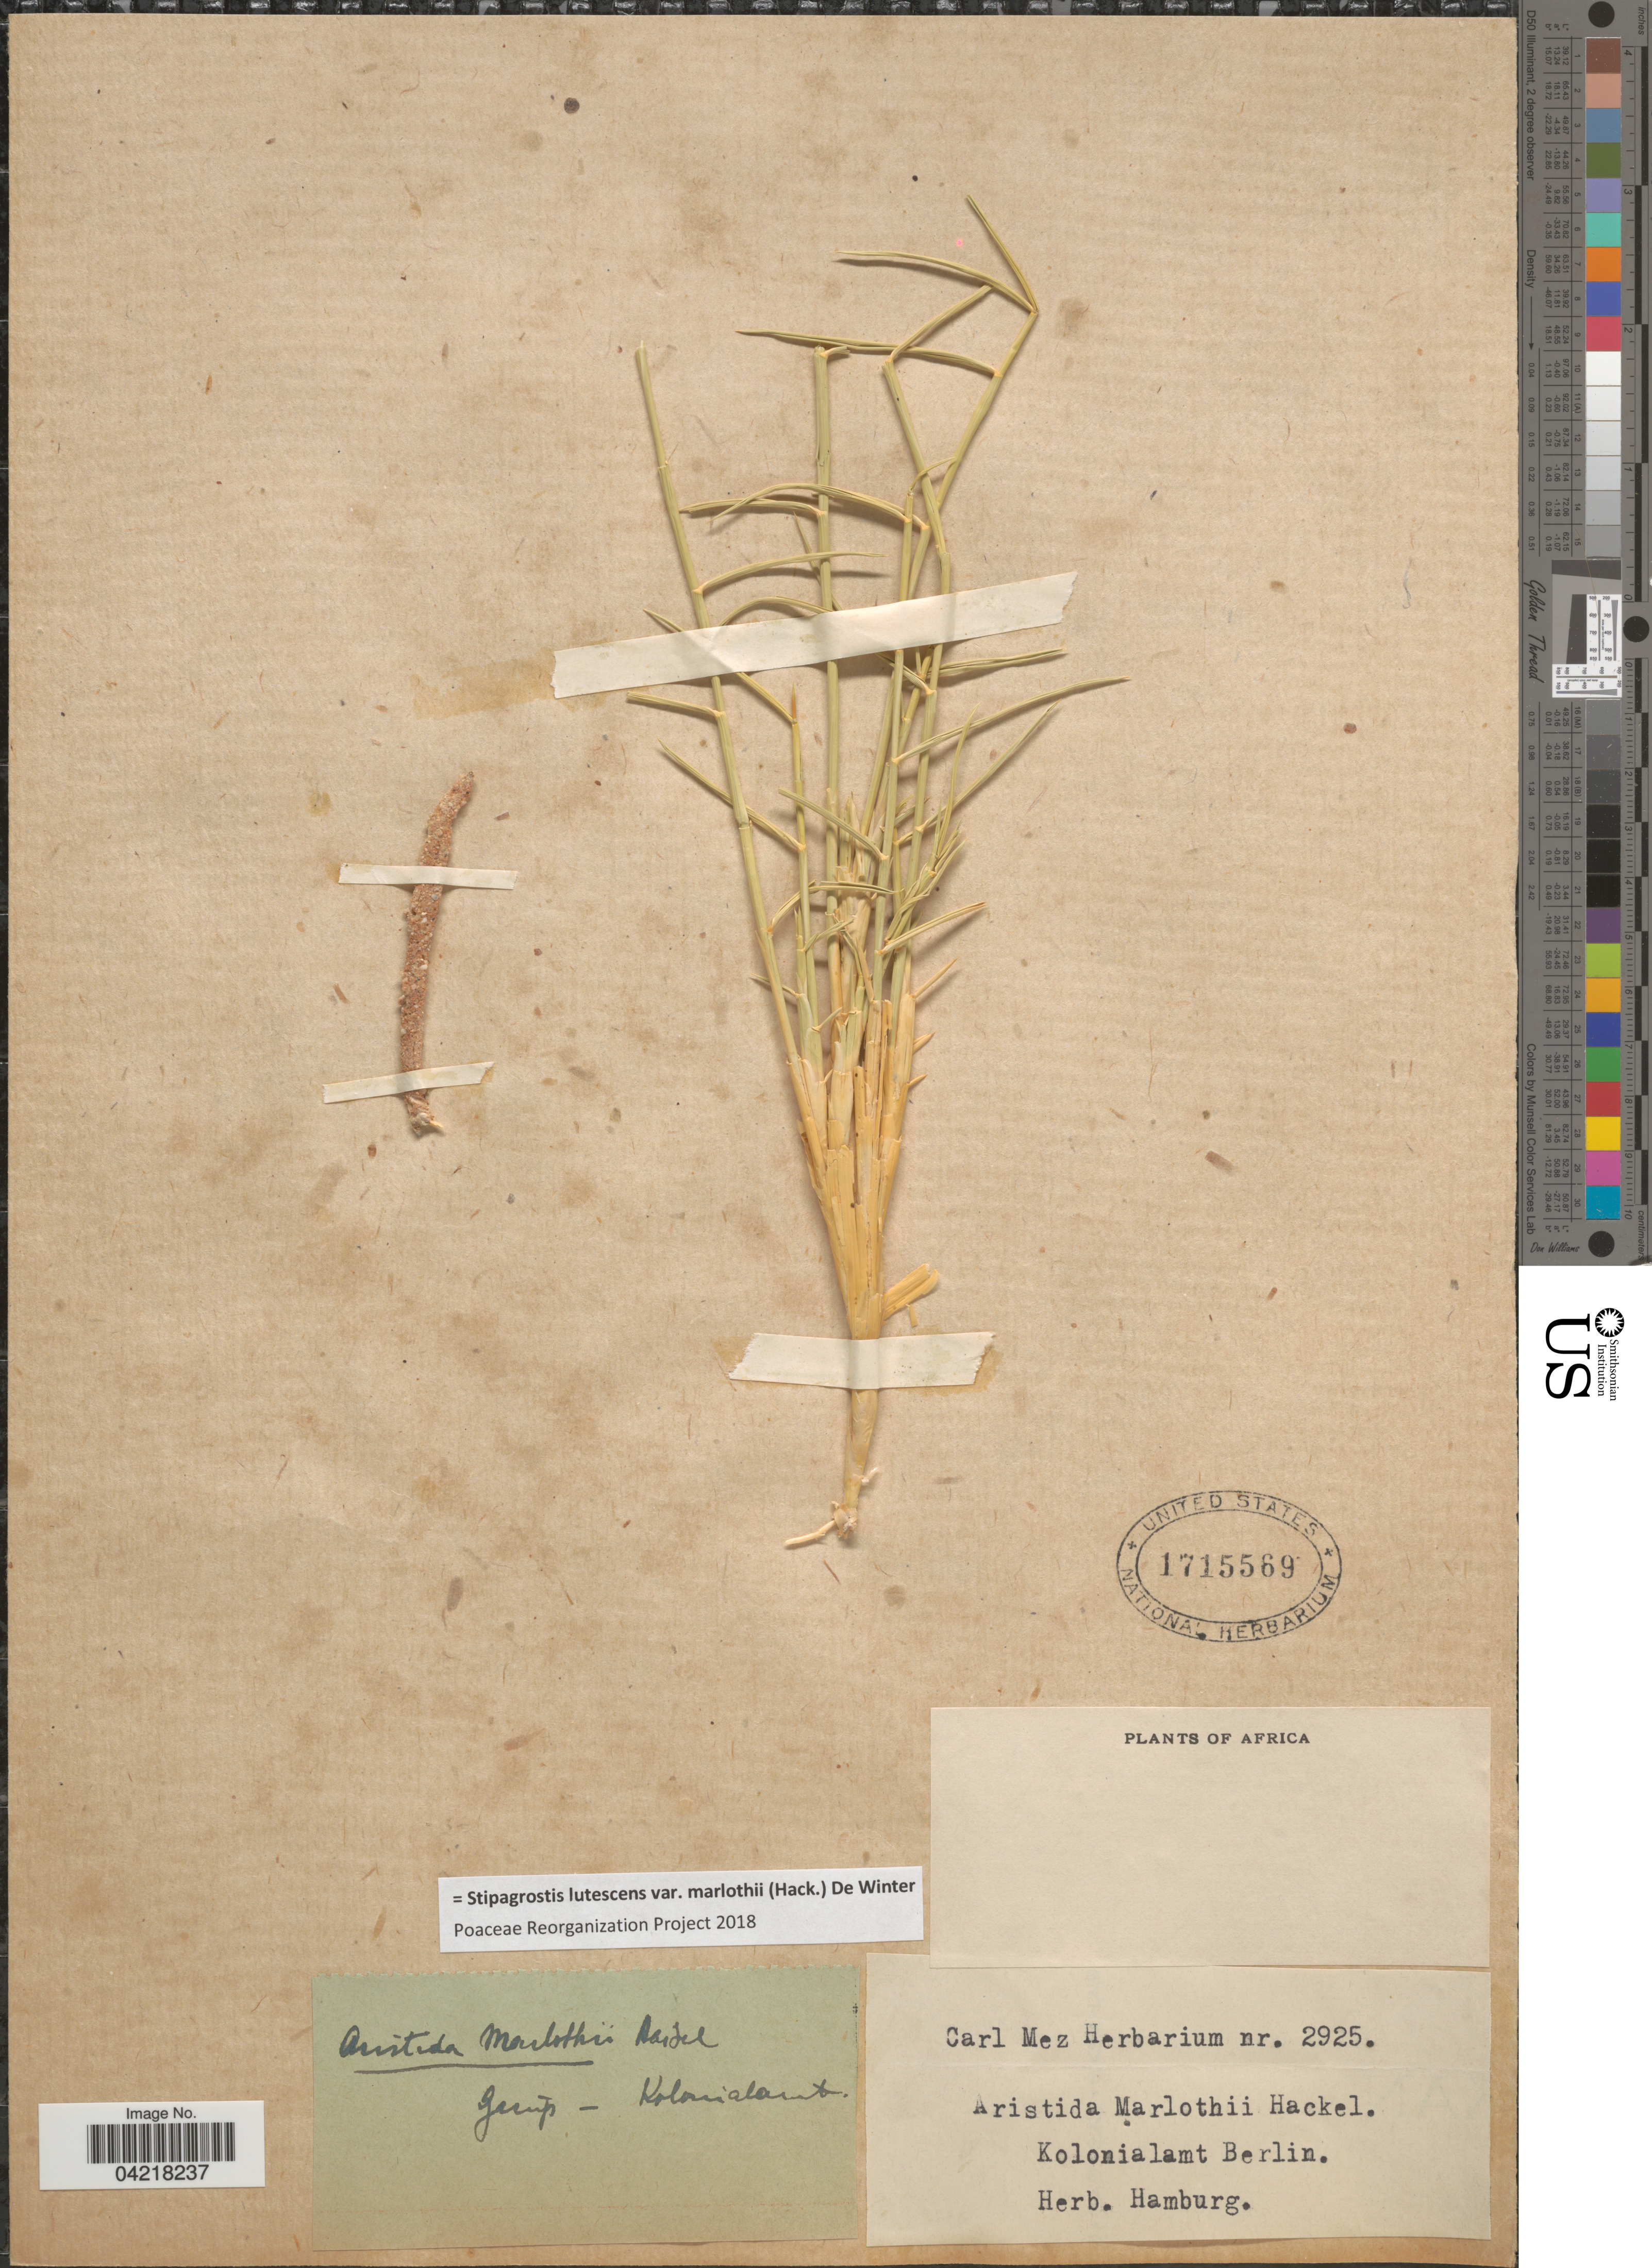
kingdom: Plantae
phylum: Tracheophyta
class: Liliopsida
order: Poales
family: Poaceae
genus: Stipagrostis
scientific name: Stipagrostis lutescens var. marlothii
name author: (Hack.) De Winter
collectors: Ex herb. Carl Mez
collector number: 2925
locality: Kolonialamt Berlin. Africa [unsure placement]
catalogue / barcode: US 1715569